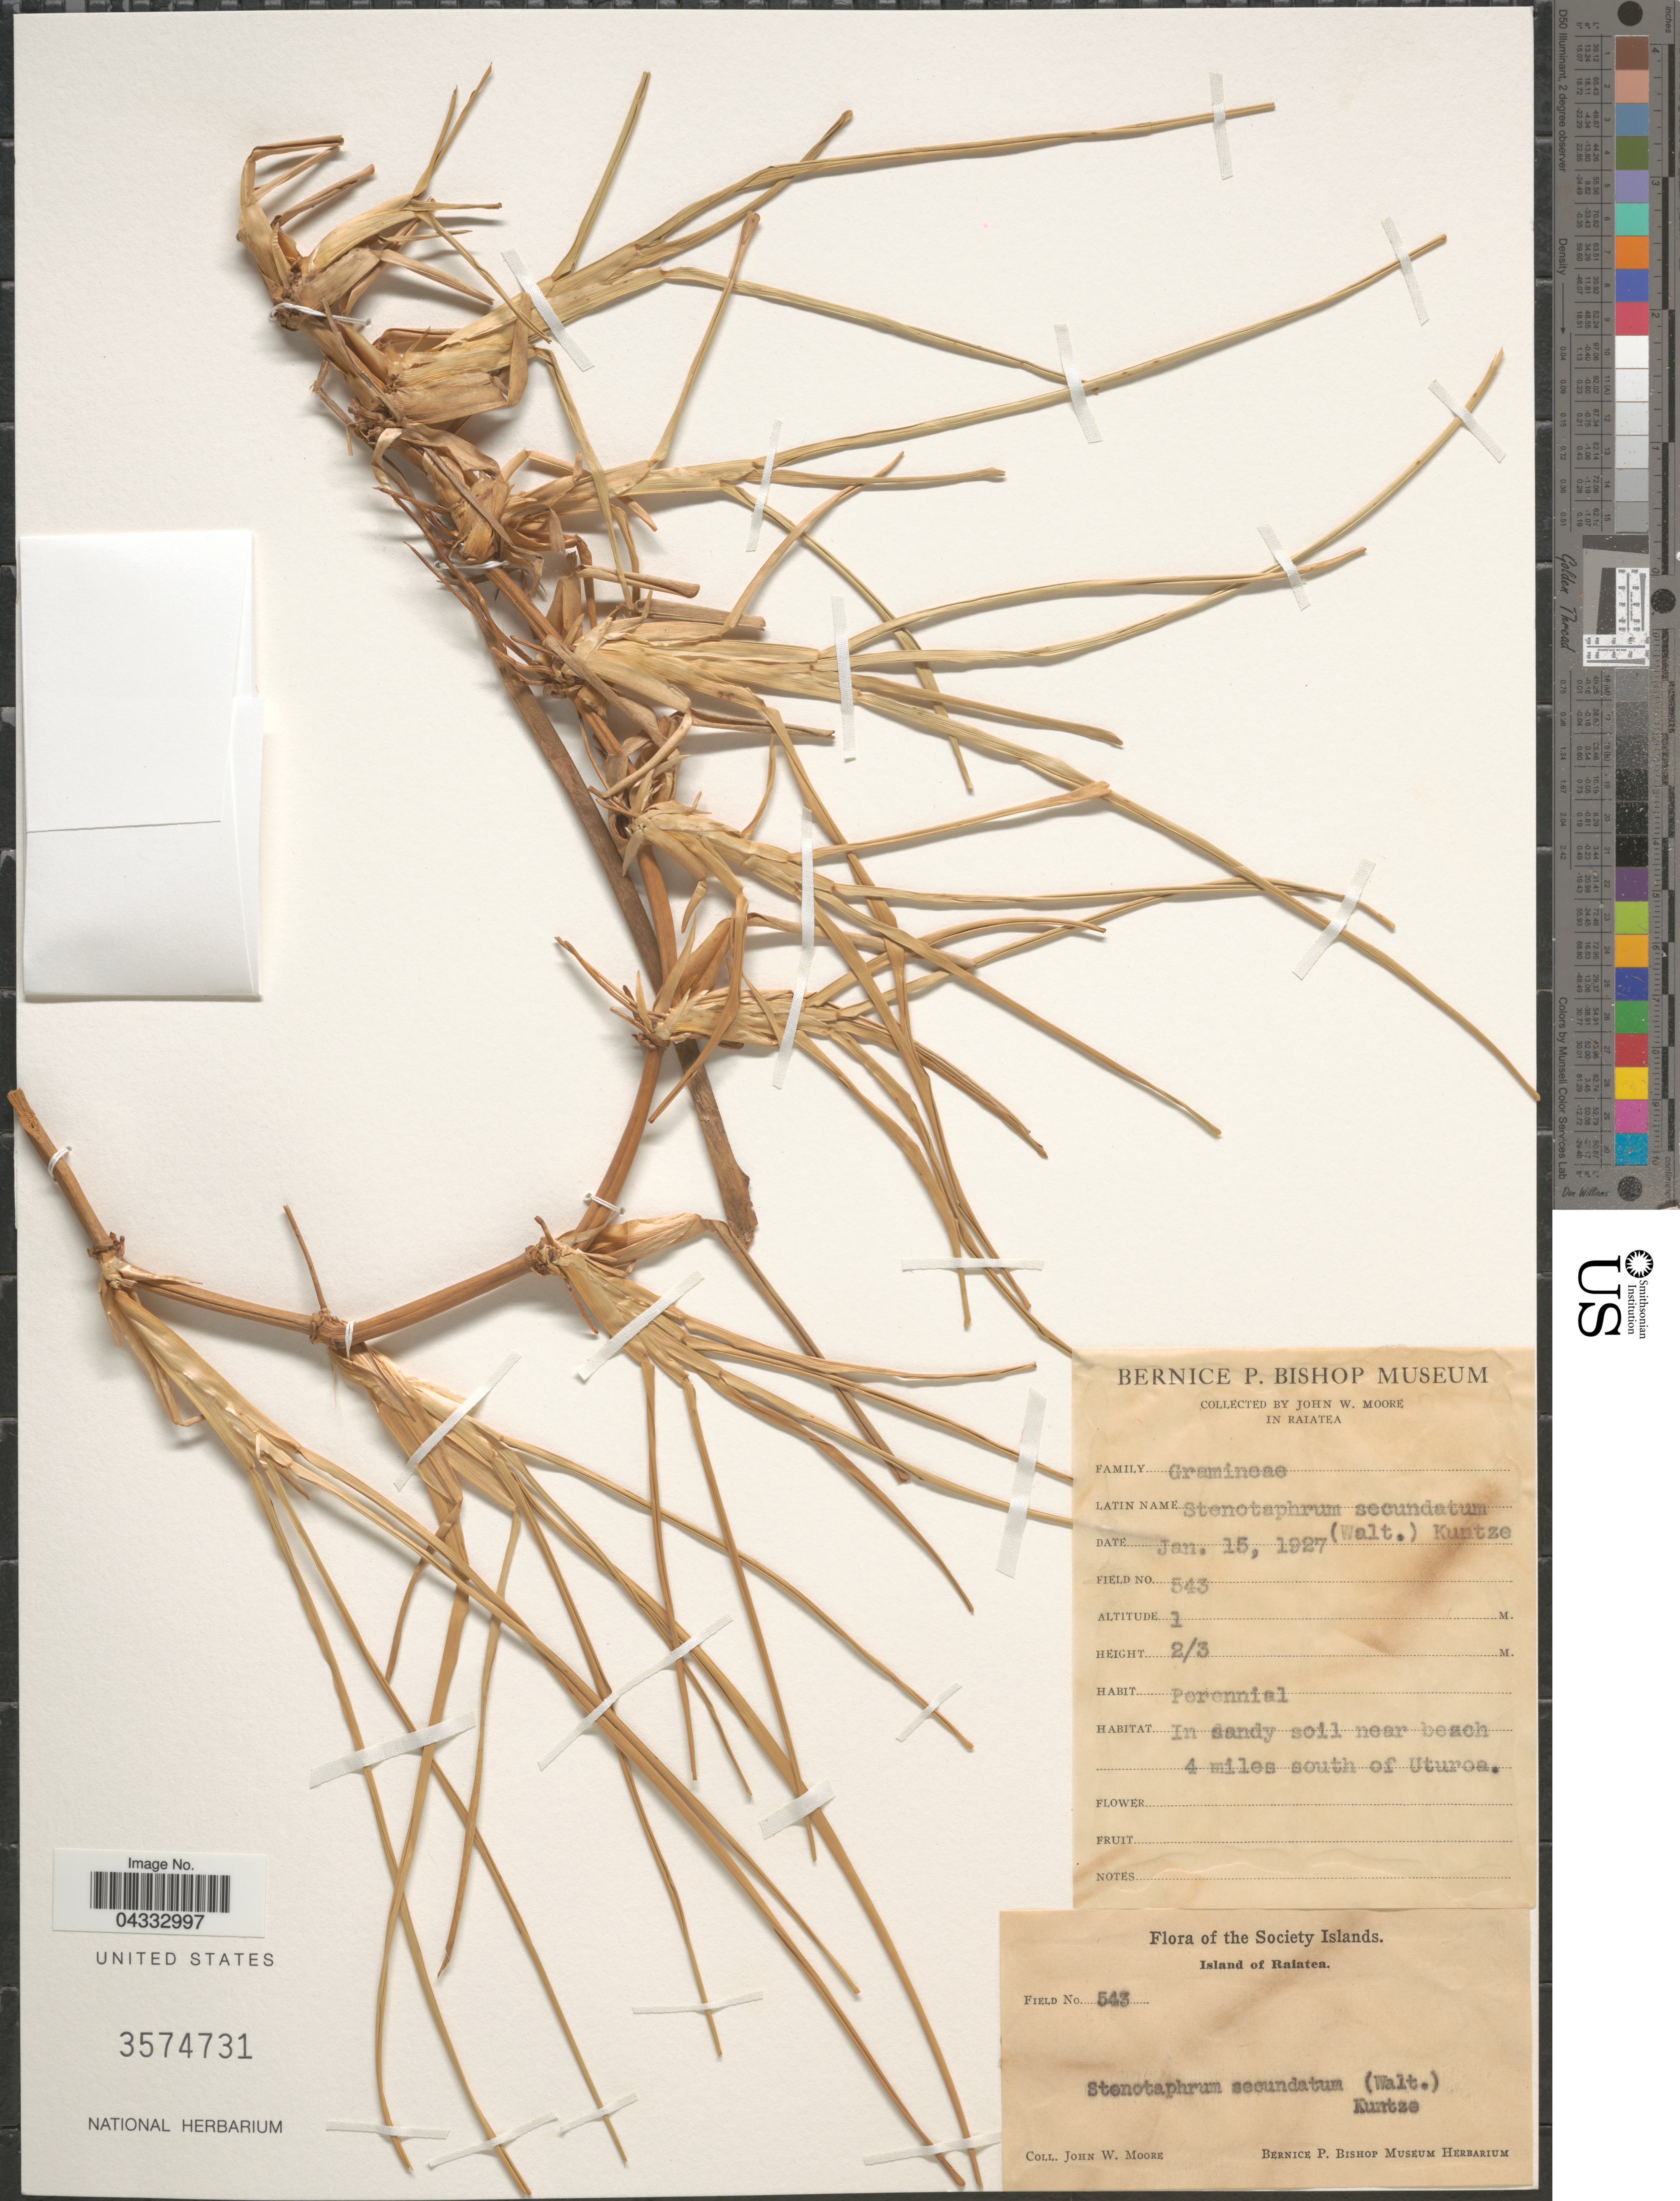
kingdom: Plantae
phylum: Tracheophyta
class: Liliopsida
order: Poales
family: Poaceae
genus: Stenotaphrum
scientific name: Stenotaphrum secundatum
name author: (Walter) Kuntze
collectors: J. Moore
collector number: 543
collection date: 1927-01-15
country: French Polynesia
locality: In Raiatea. In sandy soil near beach. 4 miles south of Uturoa. The Society Islands. Island of Raiatea.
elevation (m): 1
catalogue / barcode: US 3574731